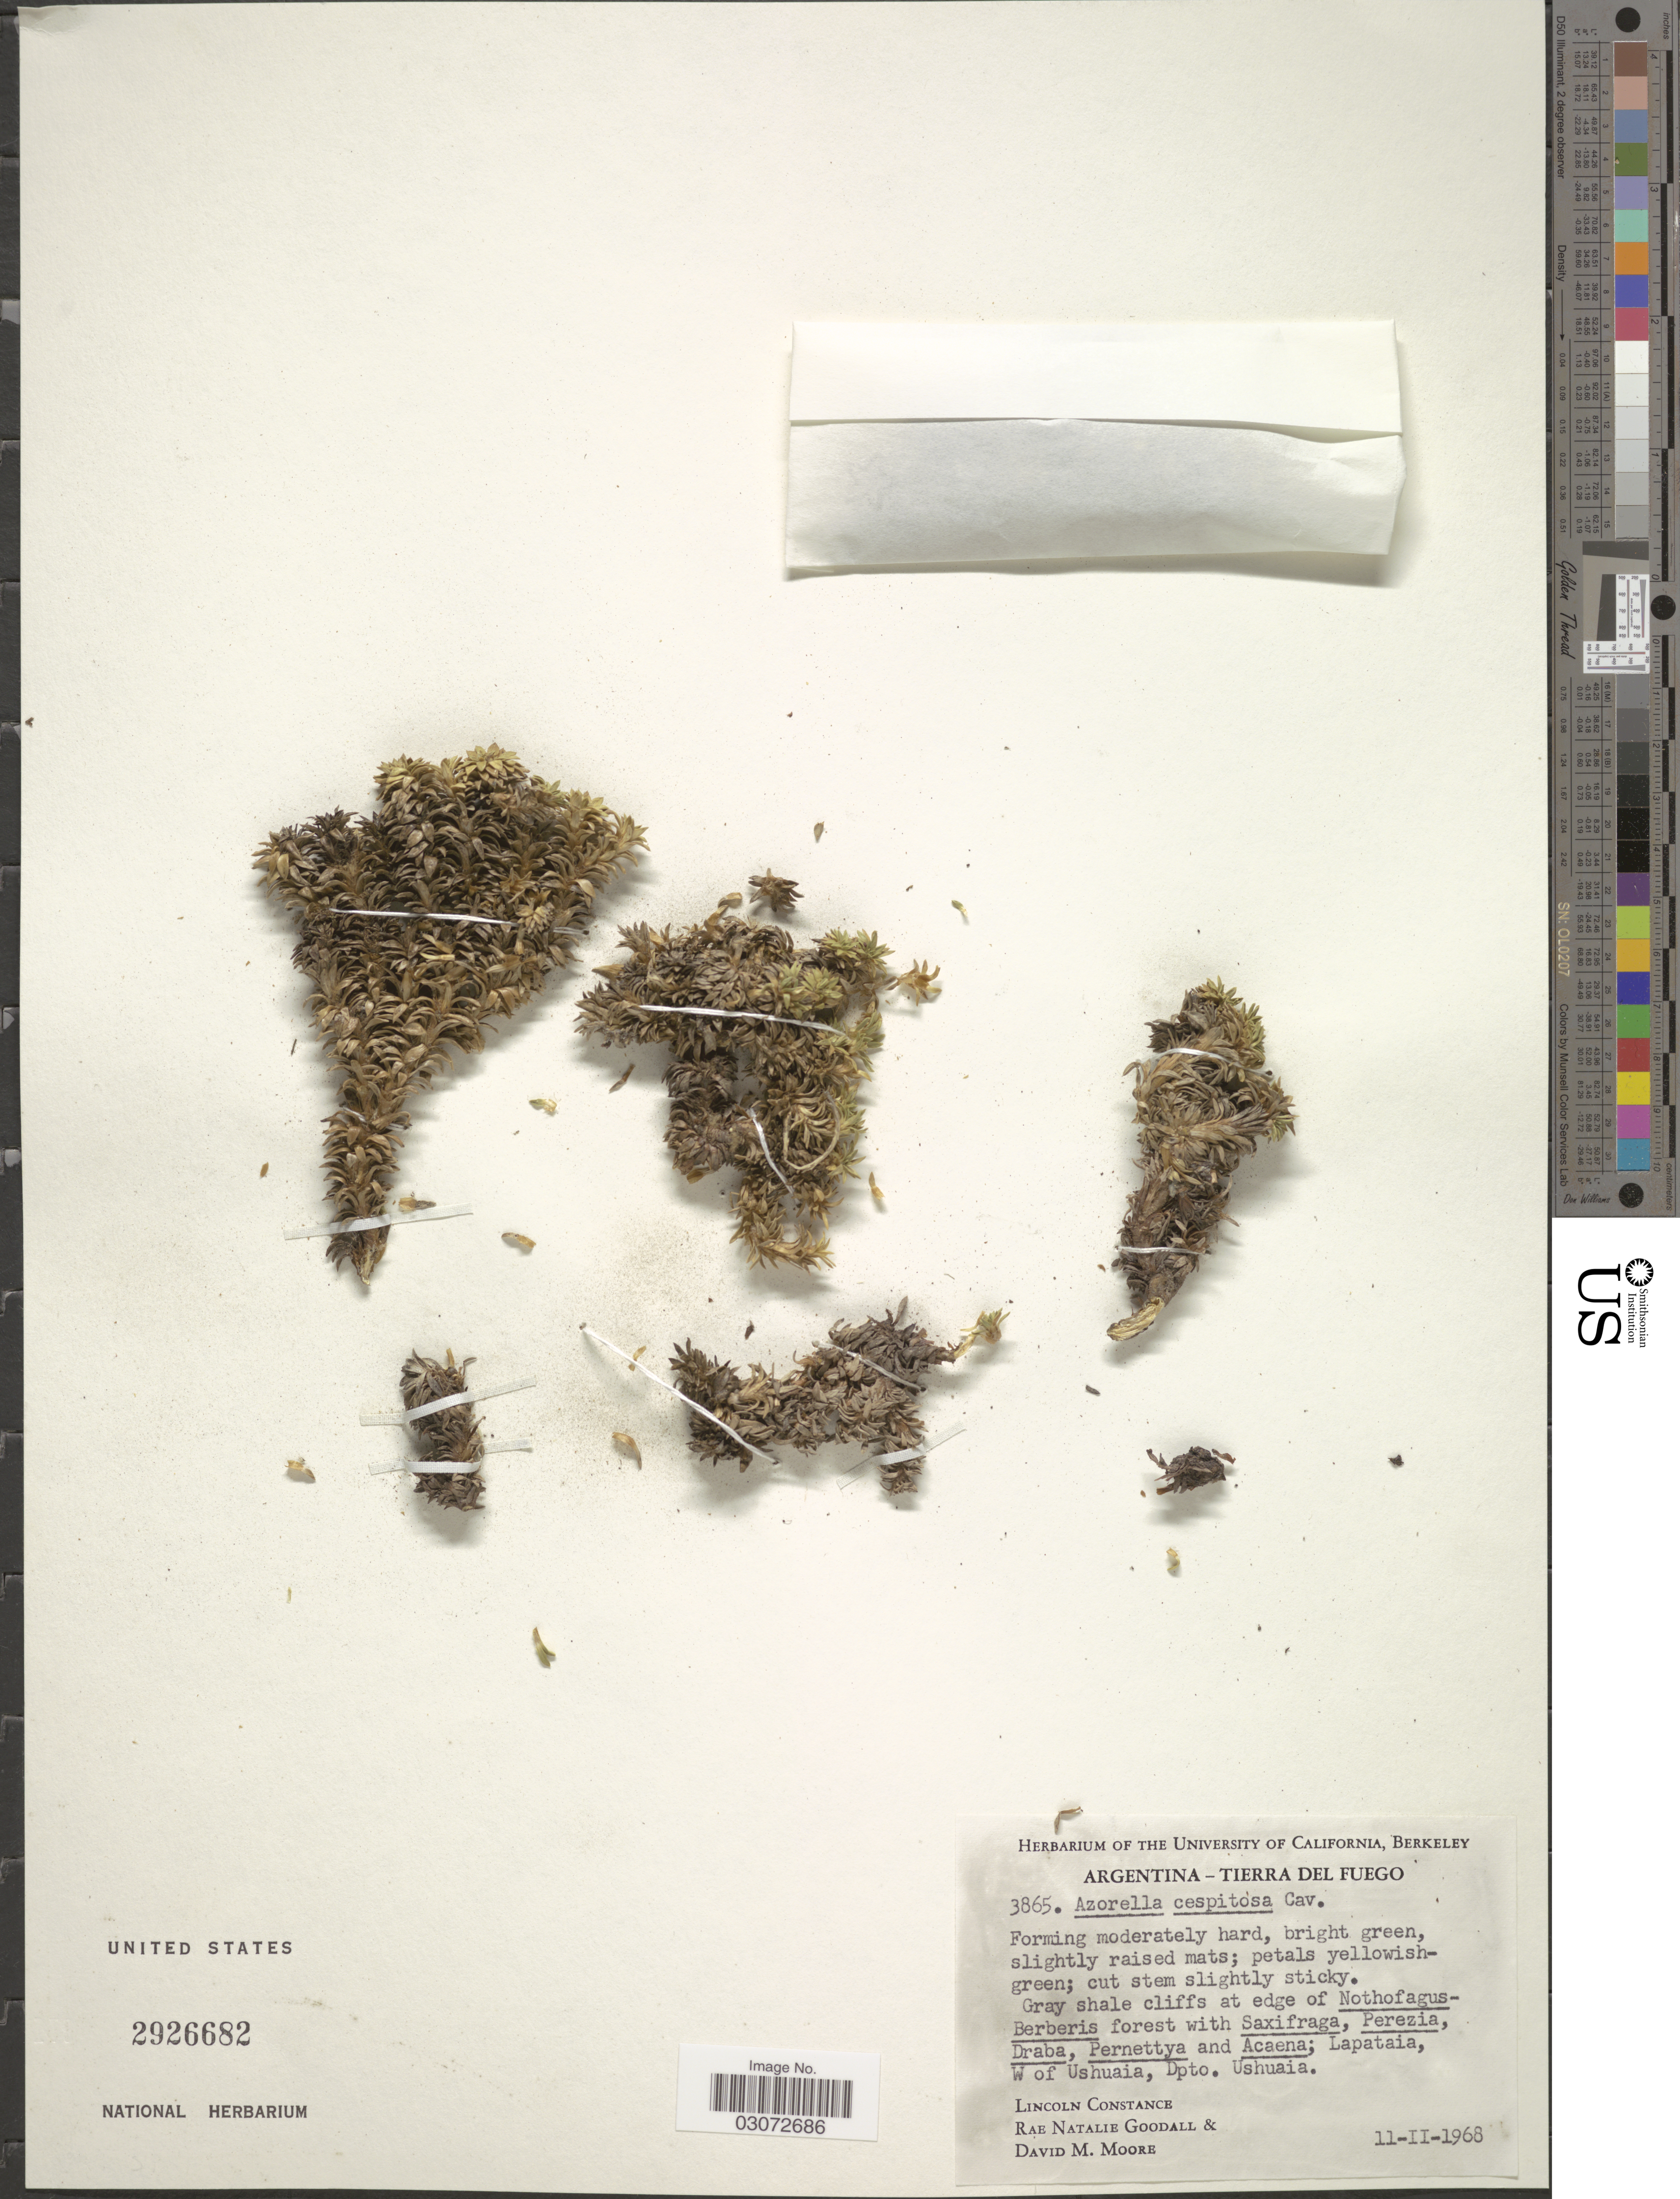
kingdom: Plantae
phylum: Tracheophyta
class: Magnoliopsida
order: Apiales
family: Apiaceae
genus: Azorella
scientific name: Azorella caespitosa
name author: Cav.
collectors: L. Constance, R. Goodall & D. Moore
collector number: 3865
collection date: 1968-02-11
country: Argentina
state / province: Tierra del Fuego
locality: Lapataia, W of Ushuaia, Dpto. Ushuaia.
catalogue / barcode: US 2926682